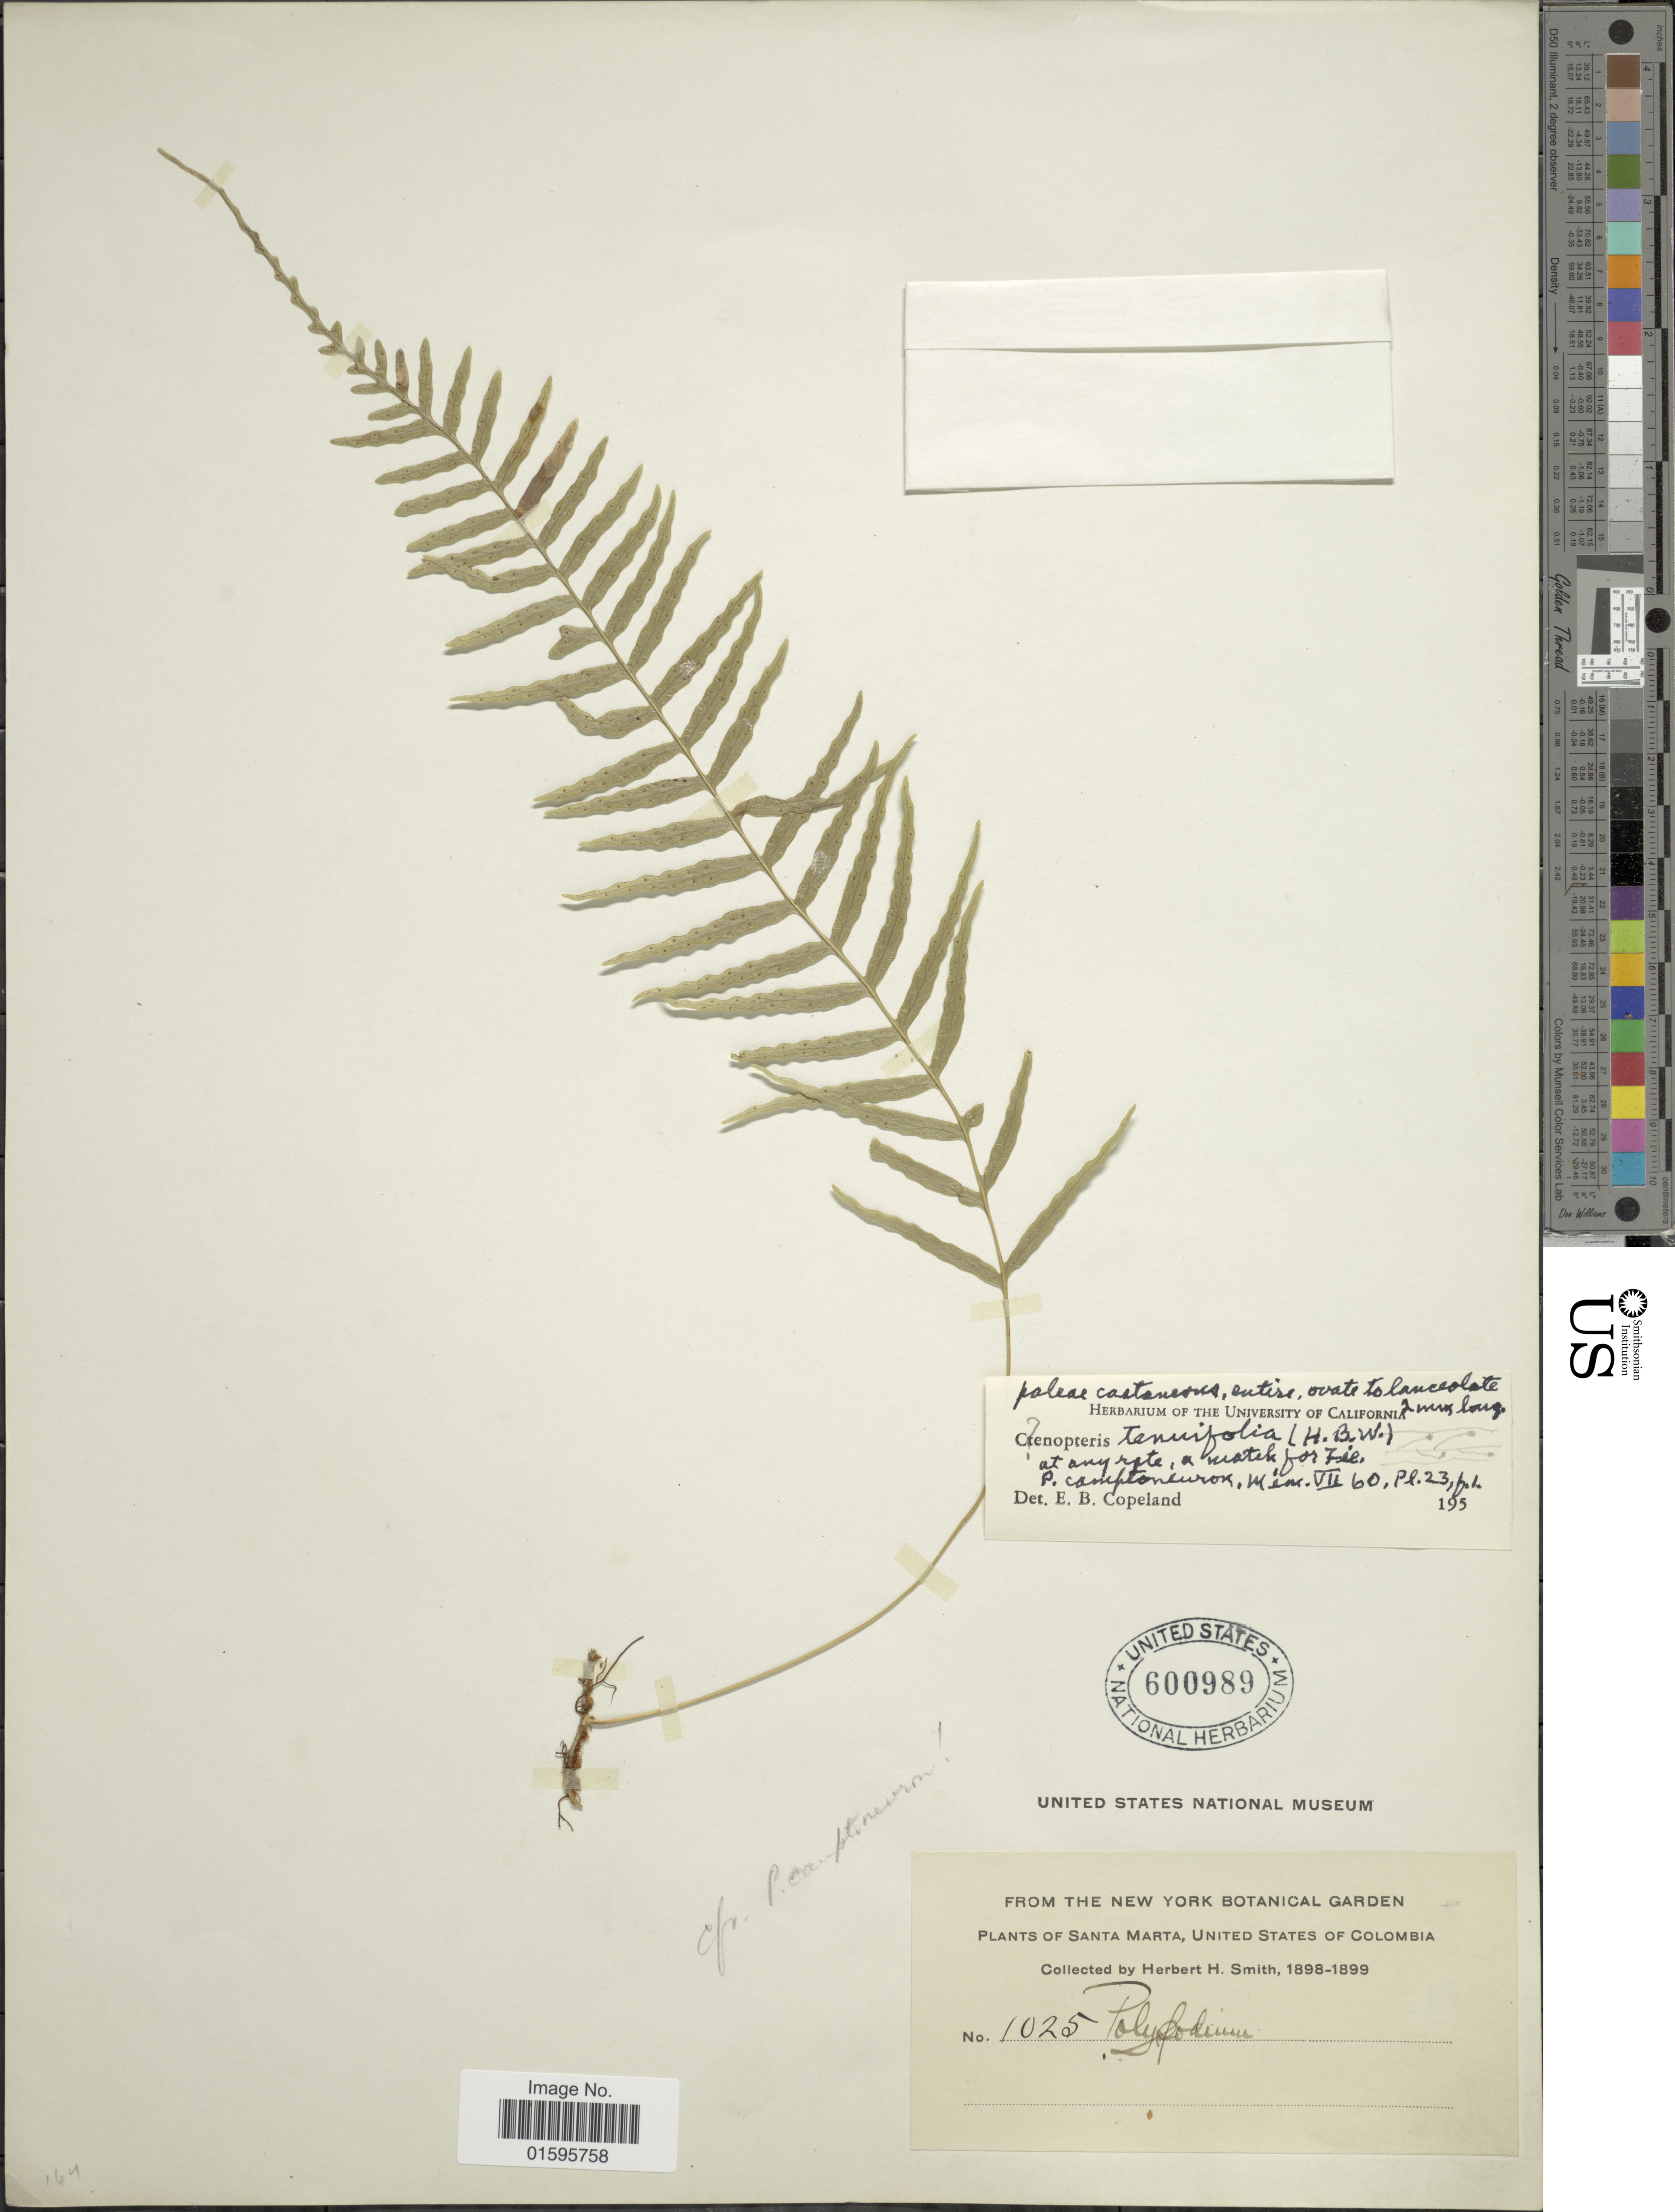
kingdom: Plantae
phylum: Tracheophyta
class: Polypodiopsida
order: Polypodiales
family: Polypodiaceae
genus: Polypodium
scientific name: Polypodium sp.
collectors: Herbert H. Smith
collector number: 1025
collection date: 1898/1899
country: Colombia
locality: Santa Marta, United States of Colombia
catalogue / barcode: US 600989